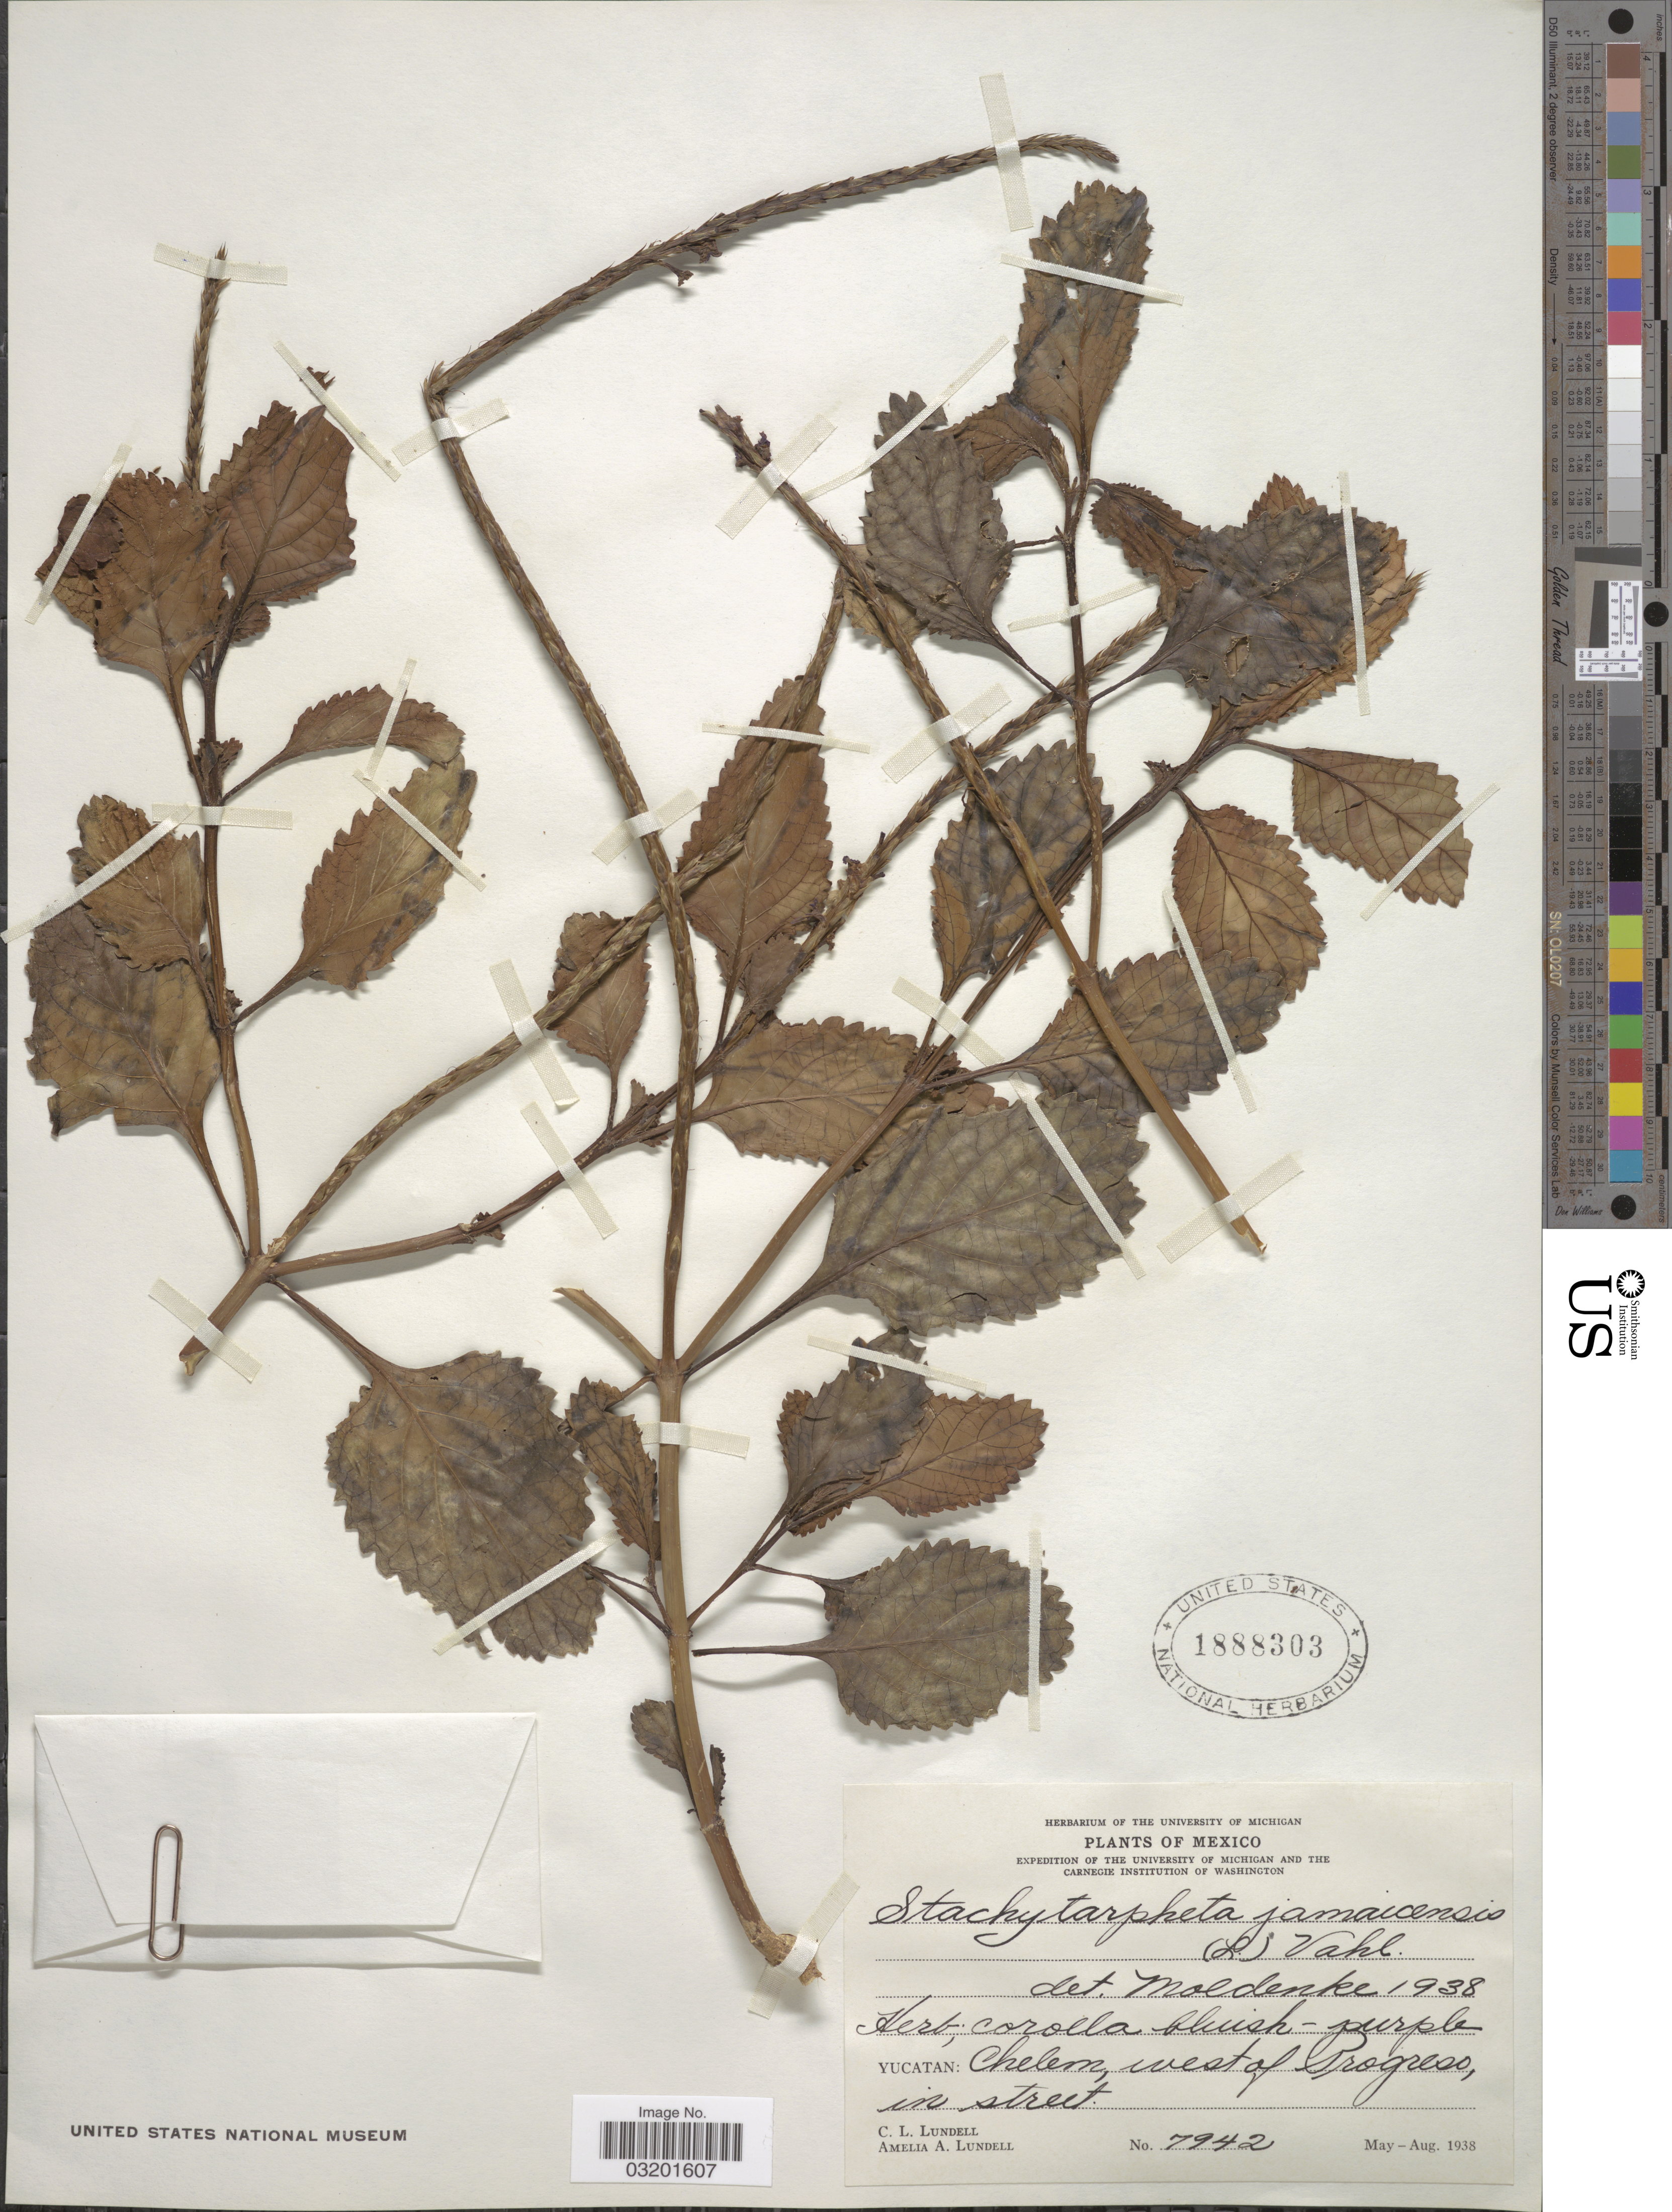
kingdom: Plantae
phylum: Tracheophyta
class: Magnoliopsida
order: Lamiales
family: Verbenaceae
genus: Stachytarpheta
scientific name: Stachytarpheta jamaicensis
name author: (L.) Vahl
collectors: C. L. Lundell & A. A. Lundell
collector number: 7942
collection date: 1938-05/1938-08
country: Mexico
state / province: Yucatán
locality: Chelem, west of Progreso, in street.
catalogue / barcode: US 1888303